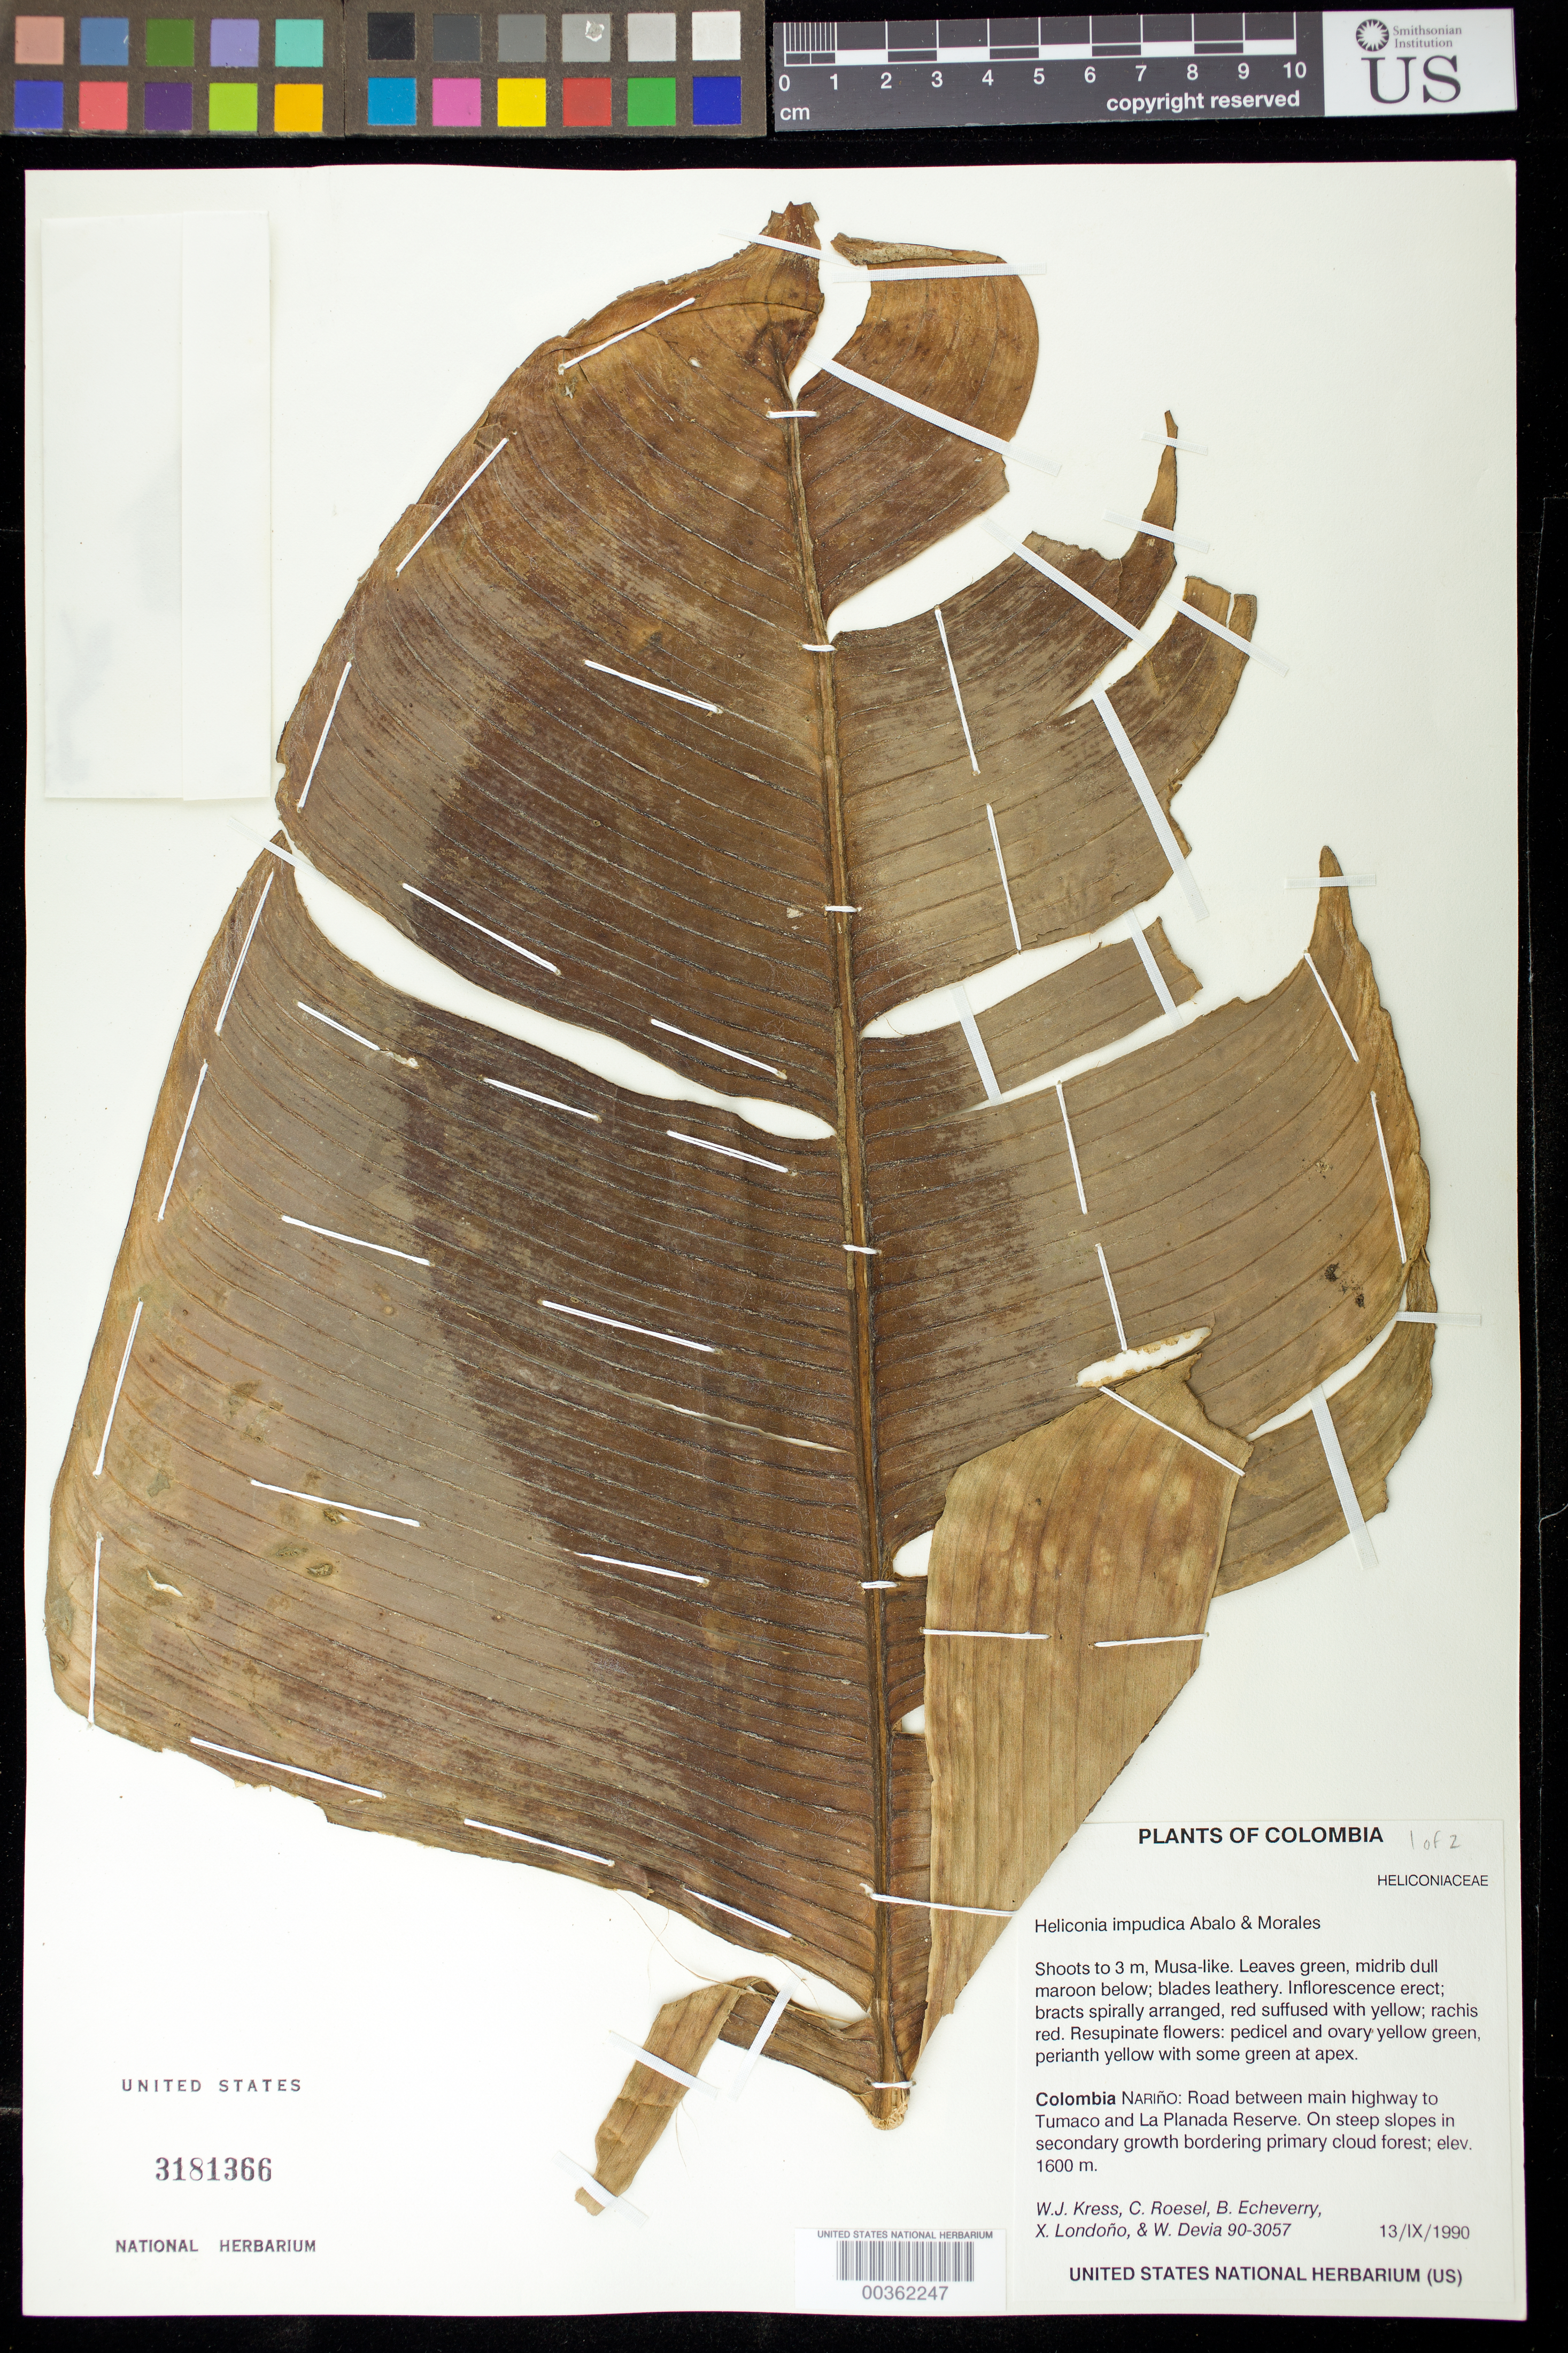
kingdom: Plantae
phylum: Tracheophyta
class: Liliopsida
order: Zingiberales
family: Heliconiaceae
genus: Heliconia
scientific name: Heliconia impudica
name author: Abalo & Morales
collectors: W. J. Kress, C. S. Roesel, B. Echeverry, X. Londoño & W. Devia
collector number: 90-3057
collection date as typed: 13 Sep 1990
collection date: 1990-09-13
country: Colombia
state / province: Nariño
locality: Road between main hwy to Tumaco and la Planada Reserve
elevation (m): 1600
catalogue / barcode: US 3181366